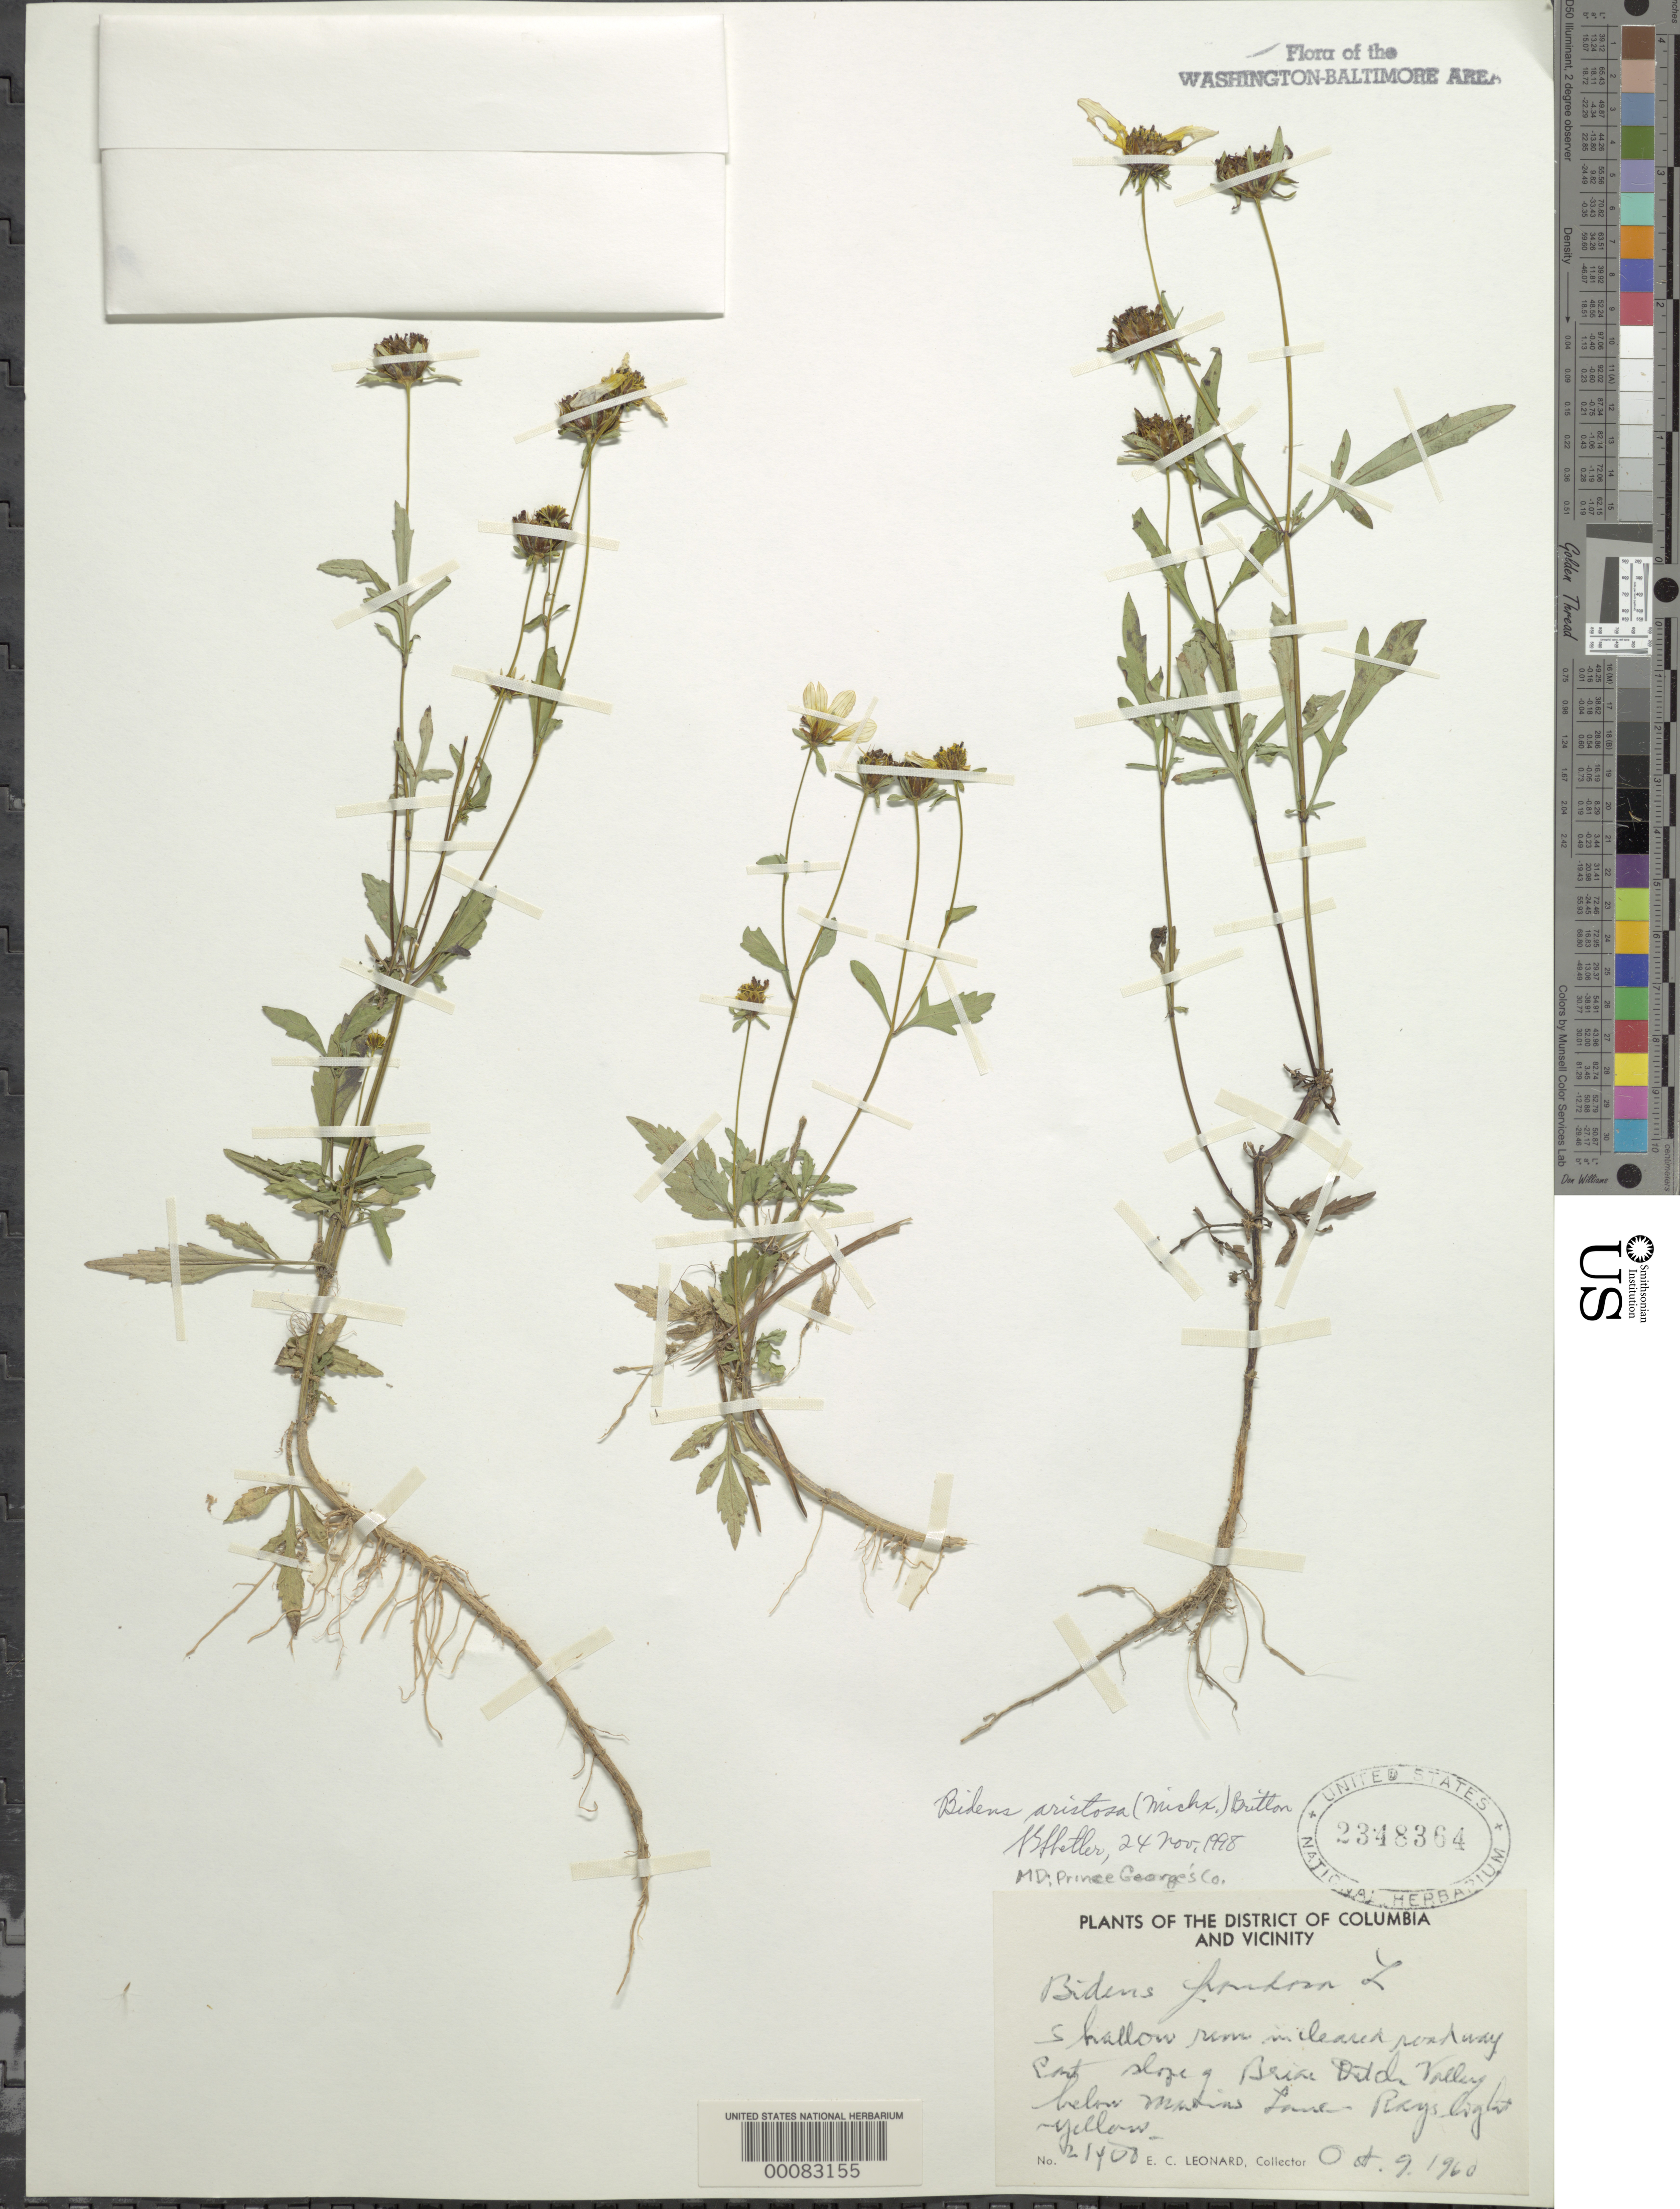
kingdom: Plantae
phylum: Tracheophyta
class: Magnoliopsida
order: Asterales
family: Asteraceae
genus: Bidens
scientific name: Bidens aristosa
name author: (Michx.) Britton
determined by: Shetler, Stanwyn G., (US), NMNH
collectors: E. C. Leonard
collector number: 21408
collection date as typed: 09 Oct 1960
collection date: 1960-10-09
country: United States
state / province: Maryland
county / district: Prince George's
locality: Briar Ditch Valley below Martins Lane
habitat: Cleared roadway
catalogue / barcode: US 2348364